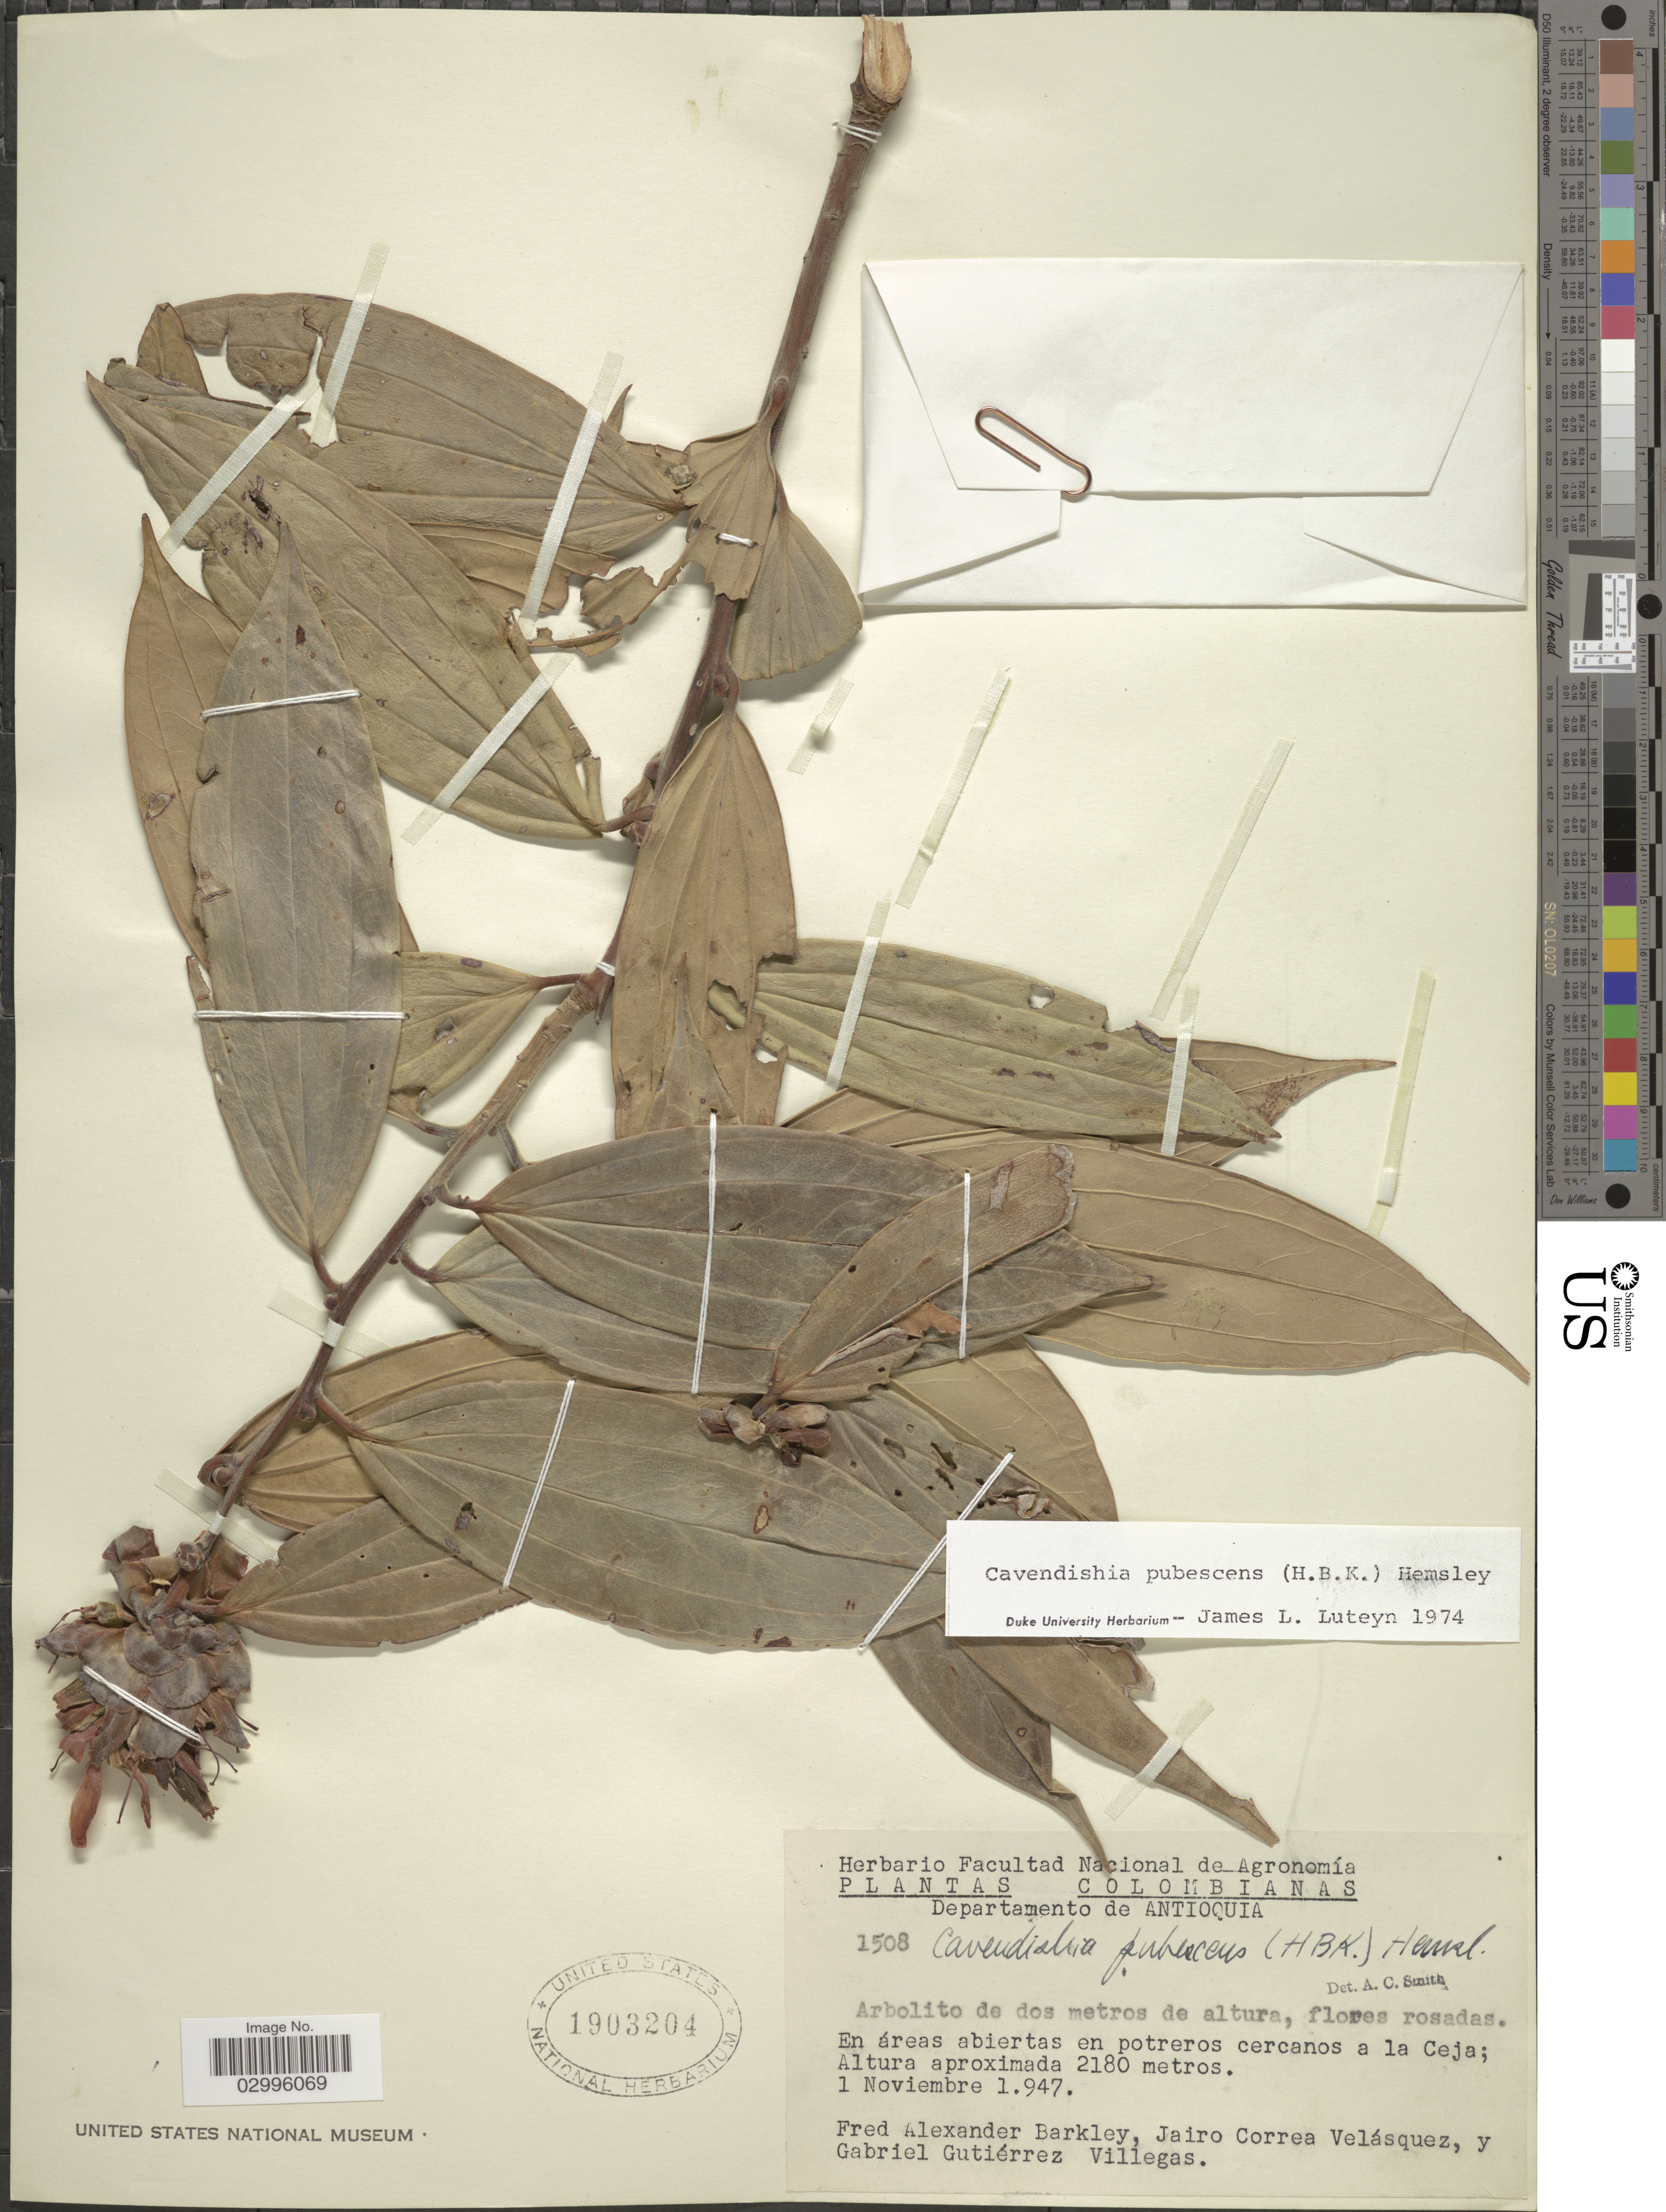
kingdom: Plantae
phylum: Tracheophyta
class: Magnoliopsida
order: Ericales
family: Ericaceae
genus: Cavendishia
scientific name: Cavendishia pubescens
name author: (Kunth) Hemsl.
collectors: F. A. Barkley, J. Correa & G. Guttierez V.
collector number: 1508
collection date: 1947-11-01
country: Colombia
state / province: Antioquia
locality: Departemtno de Antioquia. En áreas abiertas en potreros cercanos a la Ceja.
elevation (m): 2180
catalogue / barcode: US 1903204